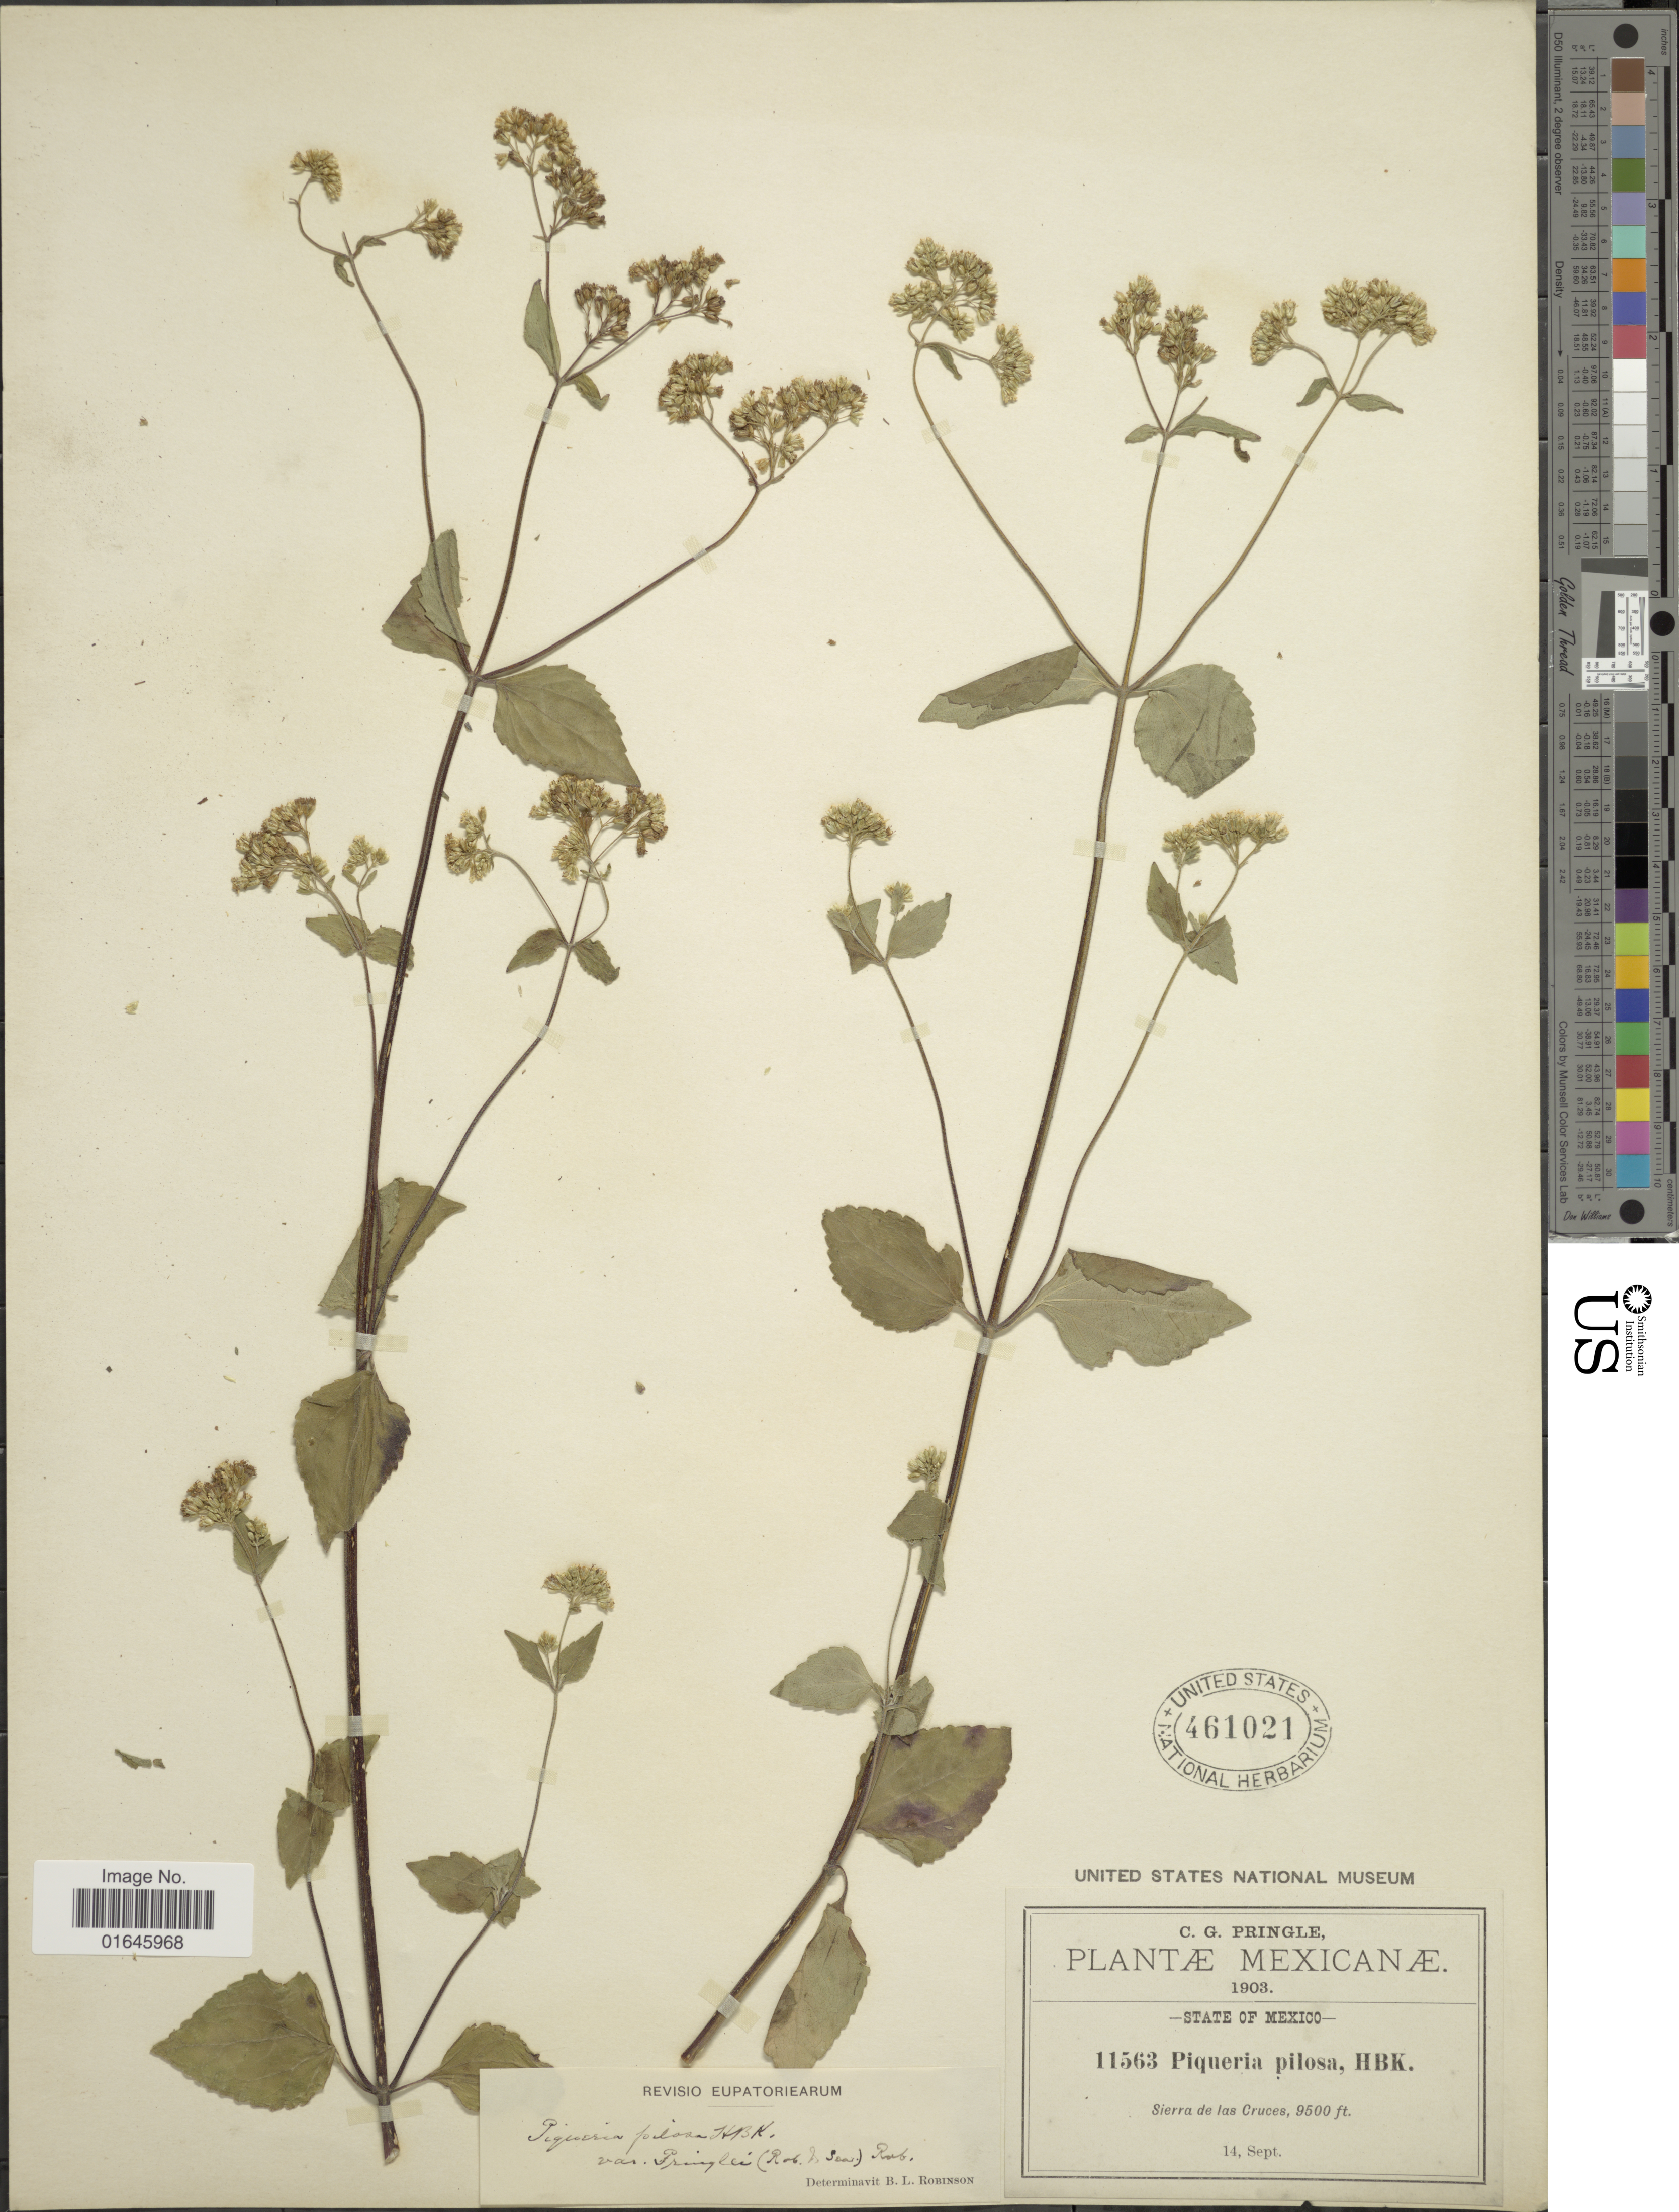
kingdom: Plantae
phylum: Tracheophyta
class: Magnoliopsida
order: Asterales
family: Asteraceae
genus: Piqueria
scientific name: Piqueria pilosa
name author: Kunth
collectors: C. G. Pringle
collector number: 11563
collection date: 1902-09-14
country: Mexico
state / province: México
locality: Sierra de las Cruces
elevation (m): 2896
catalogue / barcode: US 461021